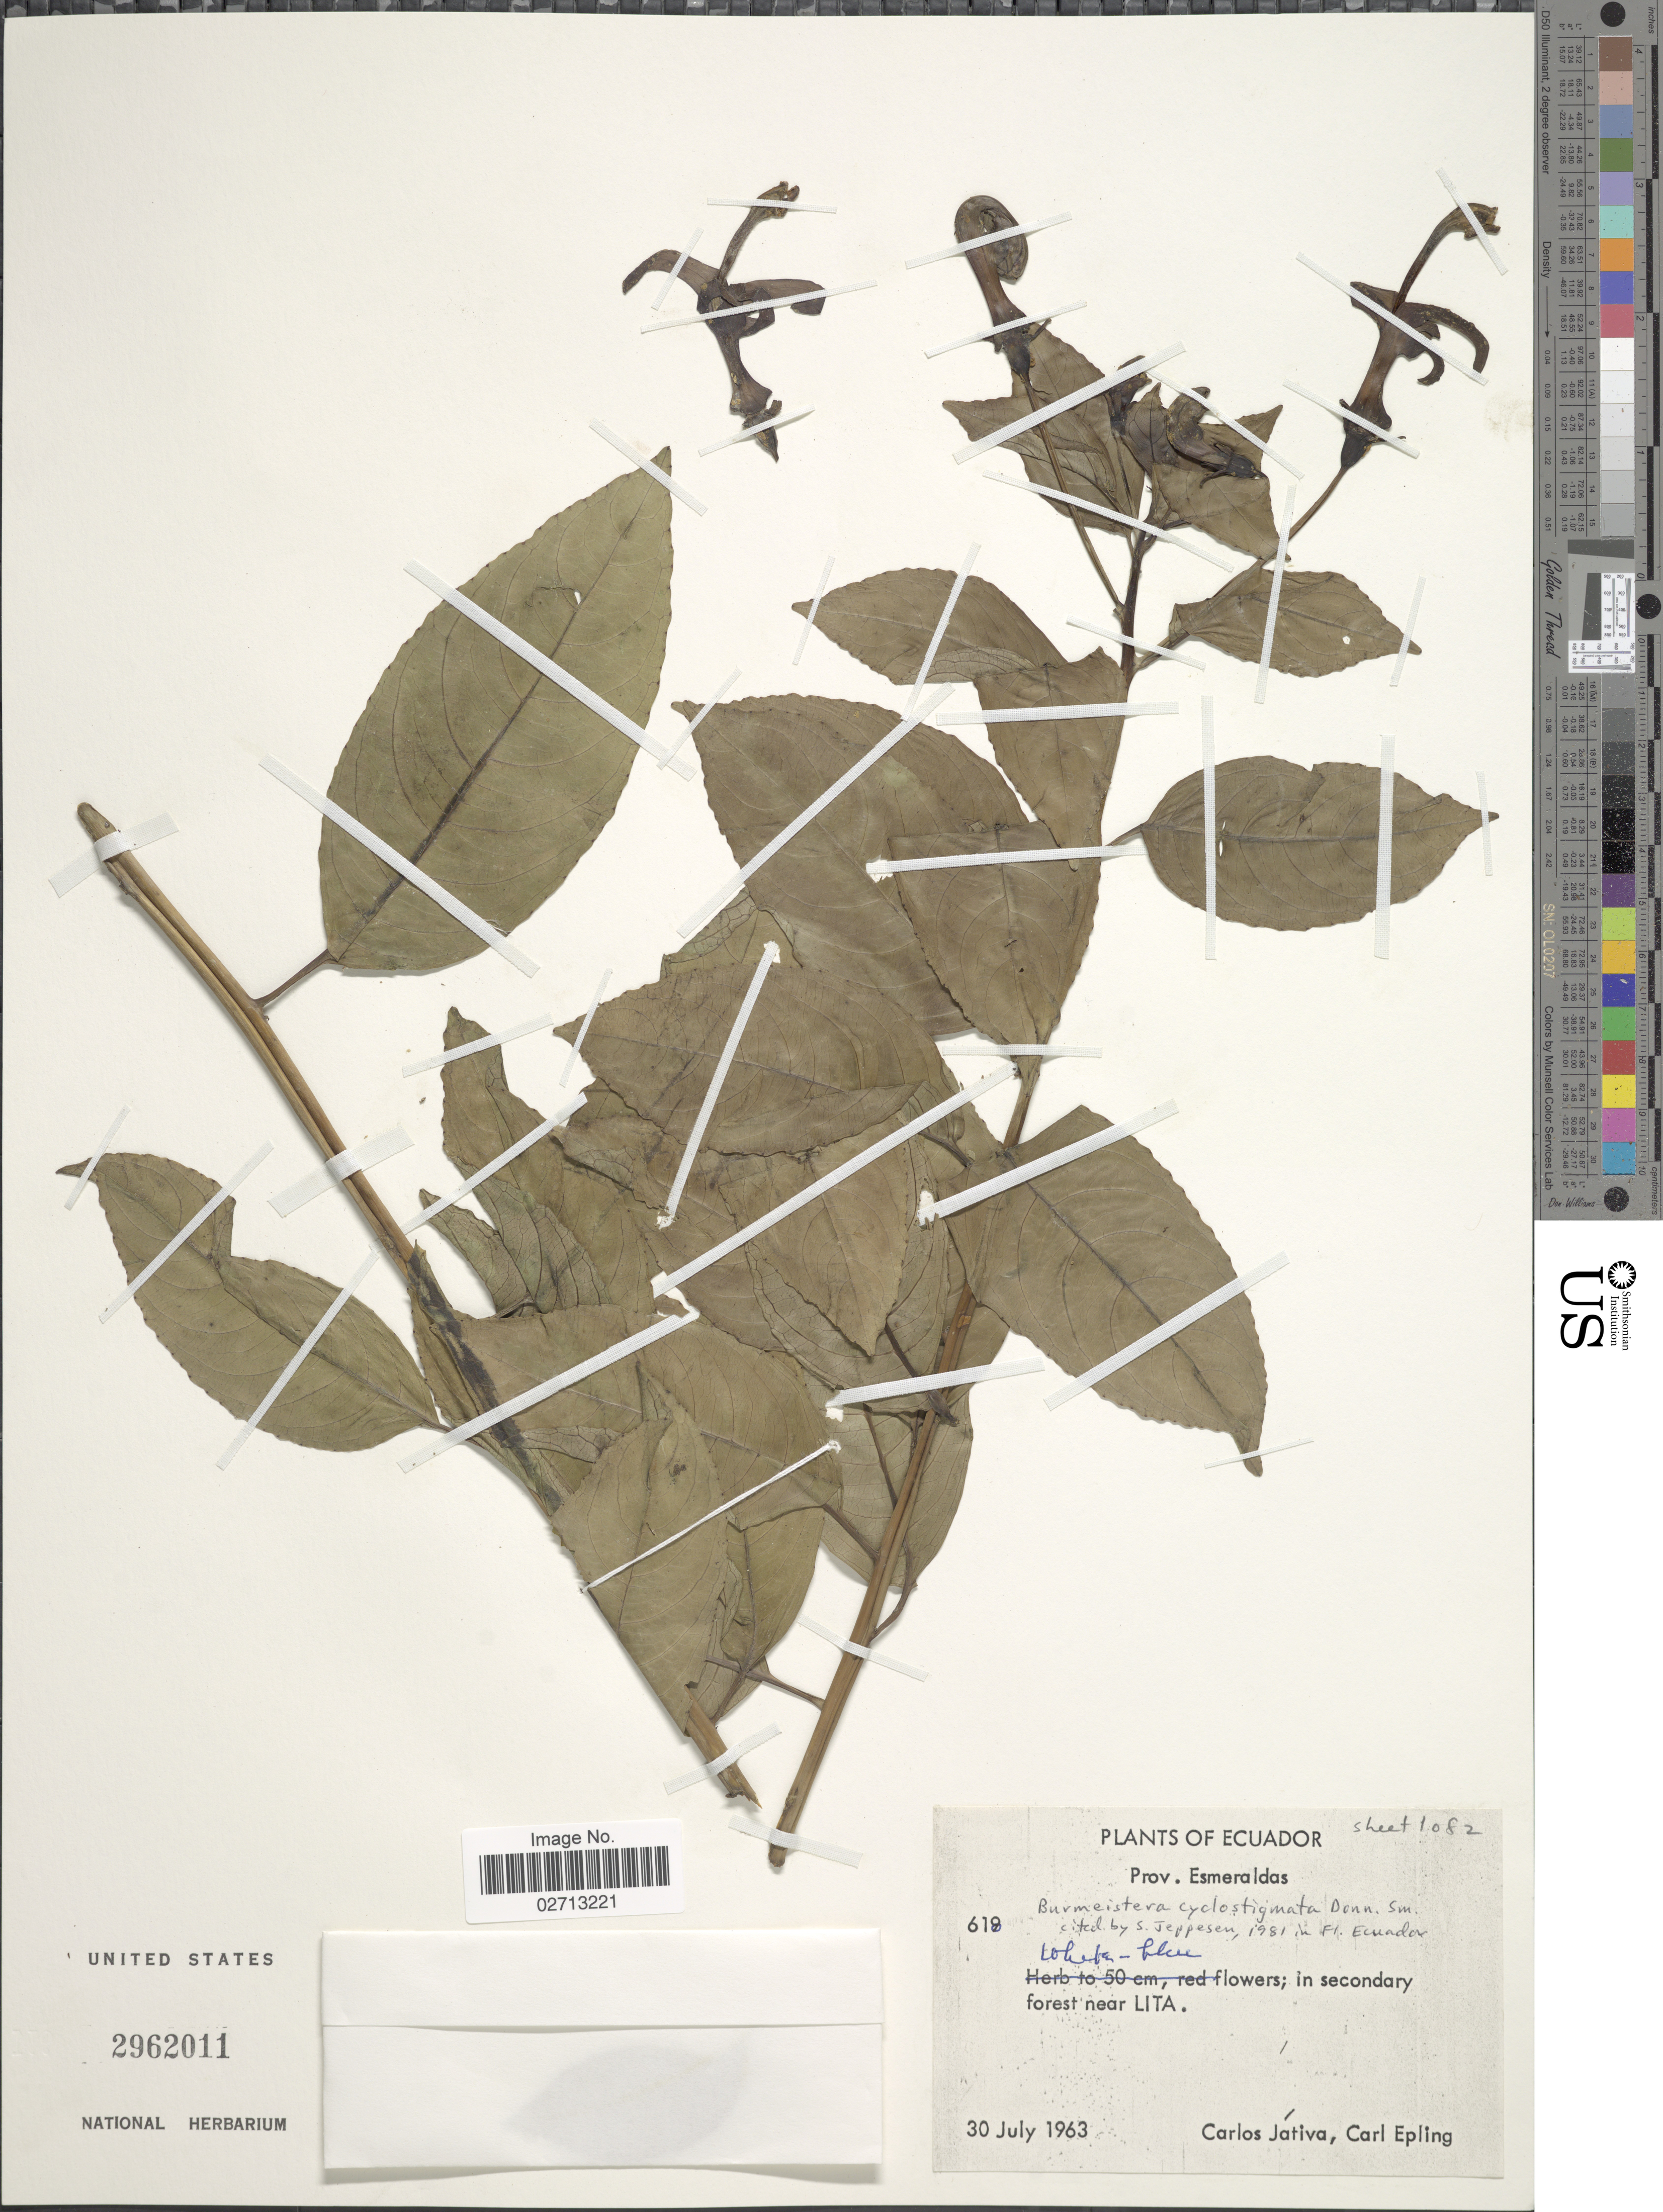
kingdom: Plantae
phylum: Tracheophyta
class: Magnoliopsida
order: Asterales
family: Campanulaceae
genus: Burmeistera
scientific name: Burmeistera cyclostigmata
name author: Donn. Sm.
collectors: C. D. Játiva & C. C. Epling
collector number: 618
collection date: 1963-07-30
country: Ecuador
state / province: Esmeraldas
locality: In secondary forest near LITA.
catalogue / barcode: US 2962011